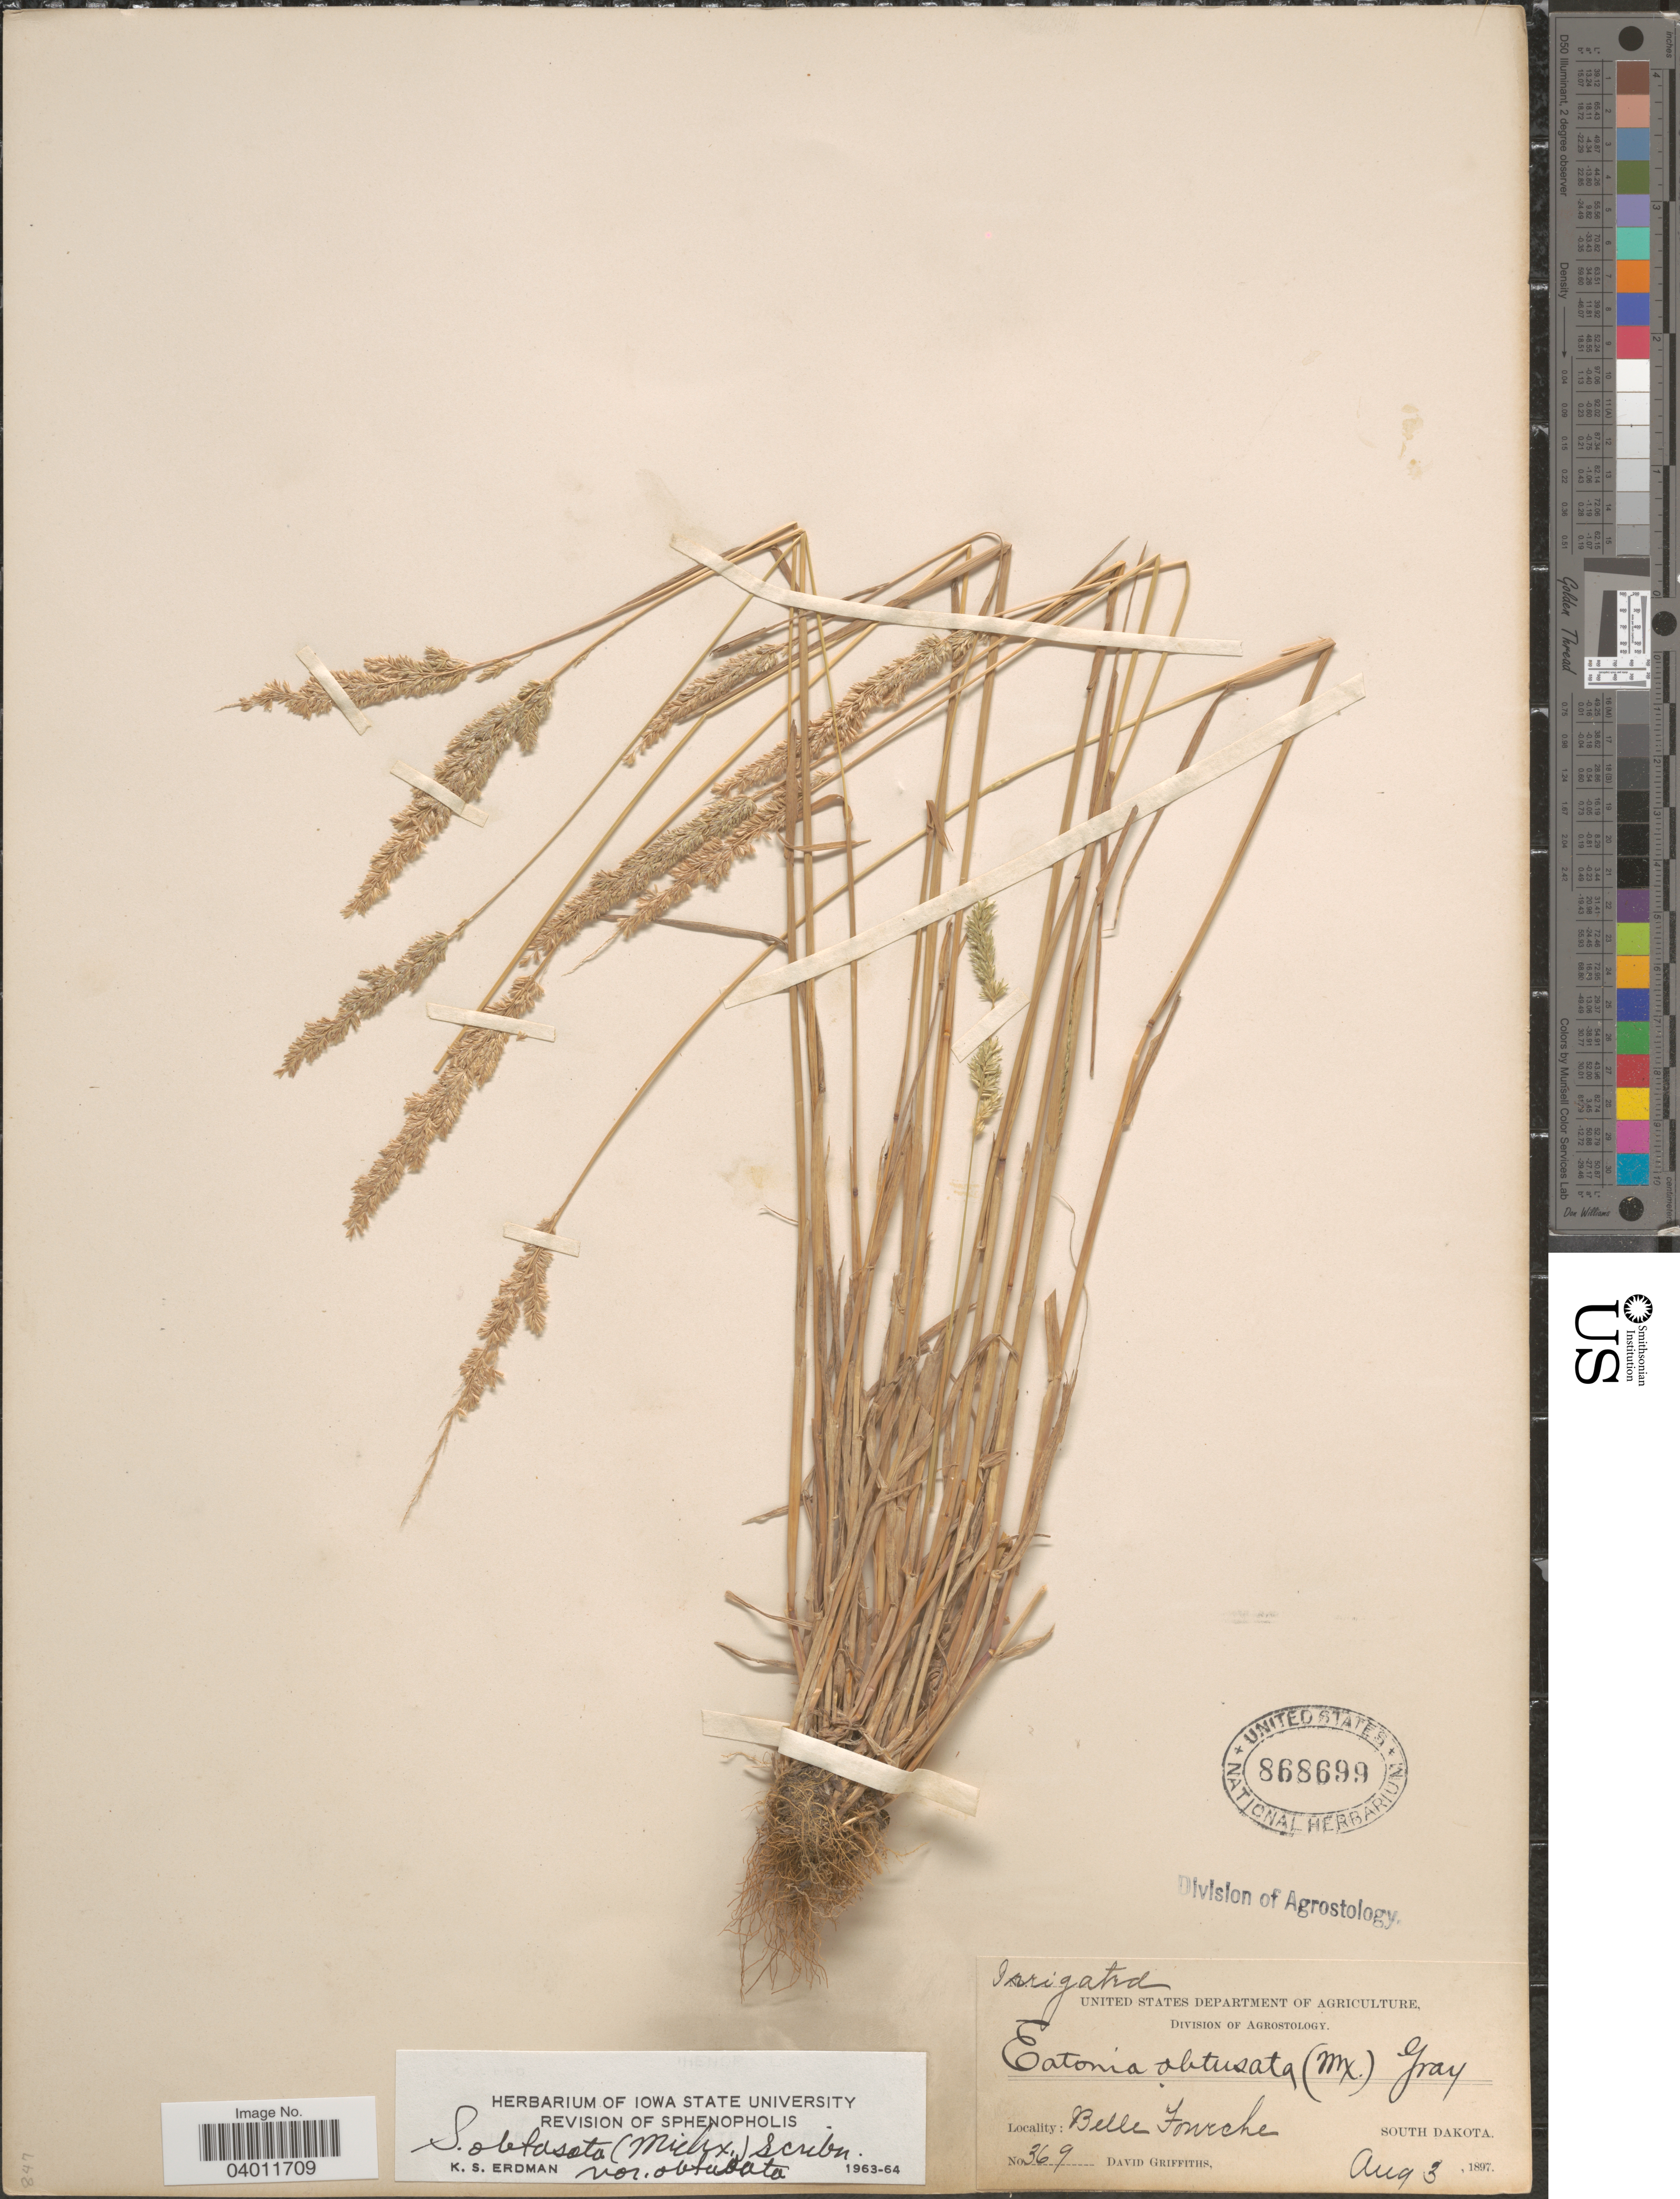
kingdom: Plantae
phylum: Tracheophyta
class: Liliopsida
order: Poales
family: Poaceae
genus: Sphenopholis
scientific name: Sphenopholis obtusata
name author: (Michx.) Scribn.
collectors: D. Griffiths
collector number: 369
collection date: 1897-08-03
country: United States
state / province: South Dakota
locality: Belle Fourche.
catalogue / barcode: US 868699